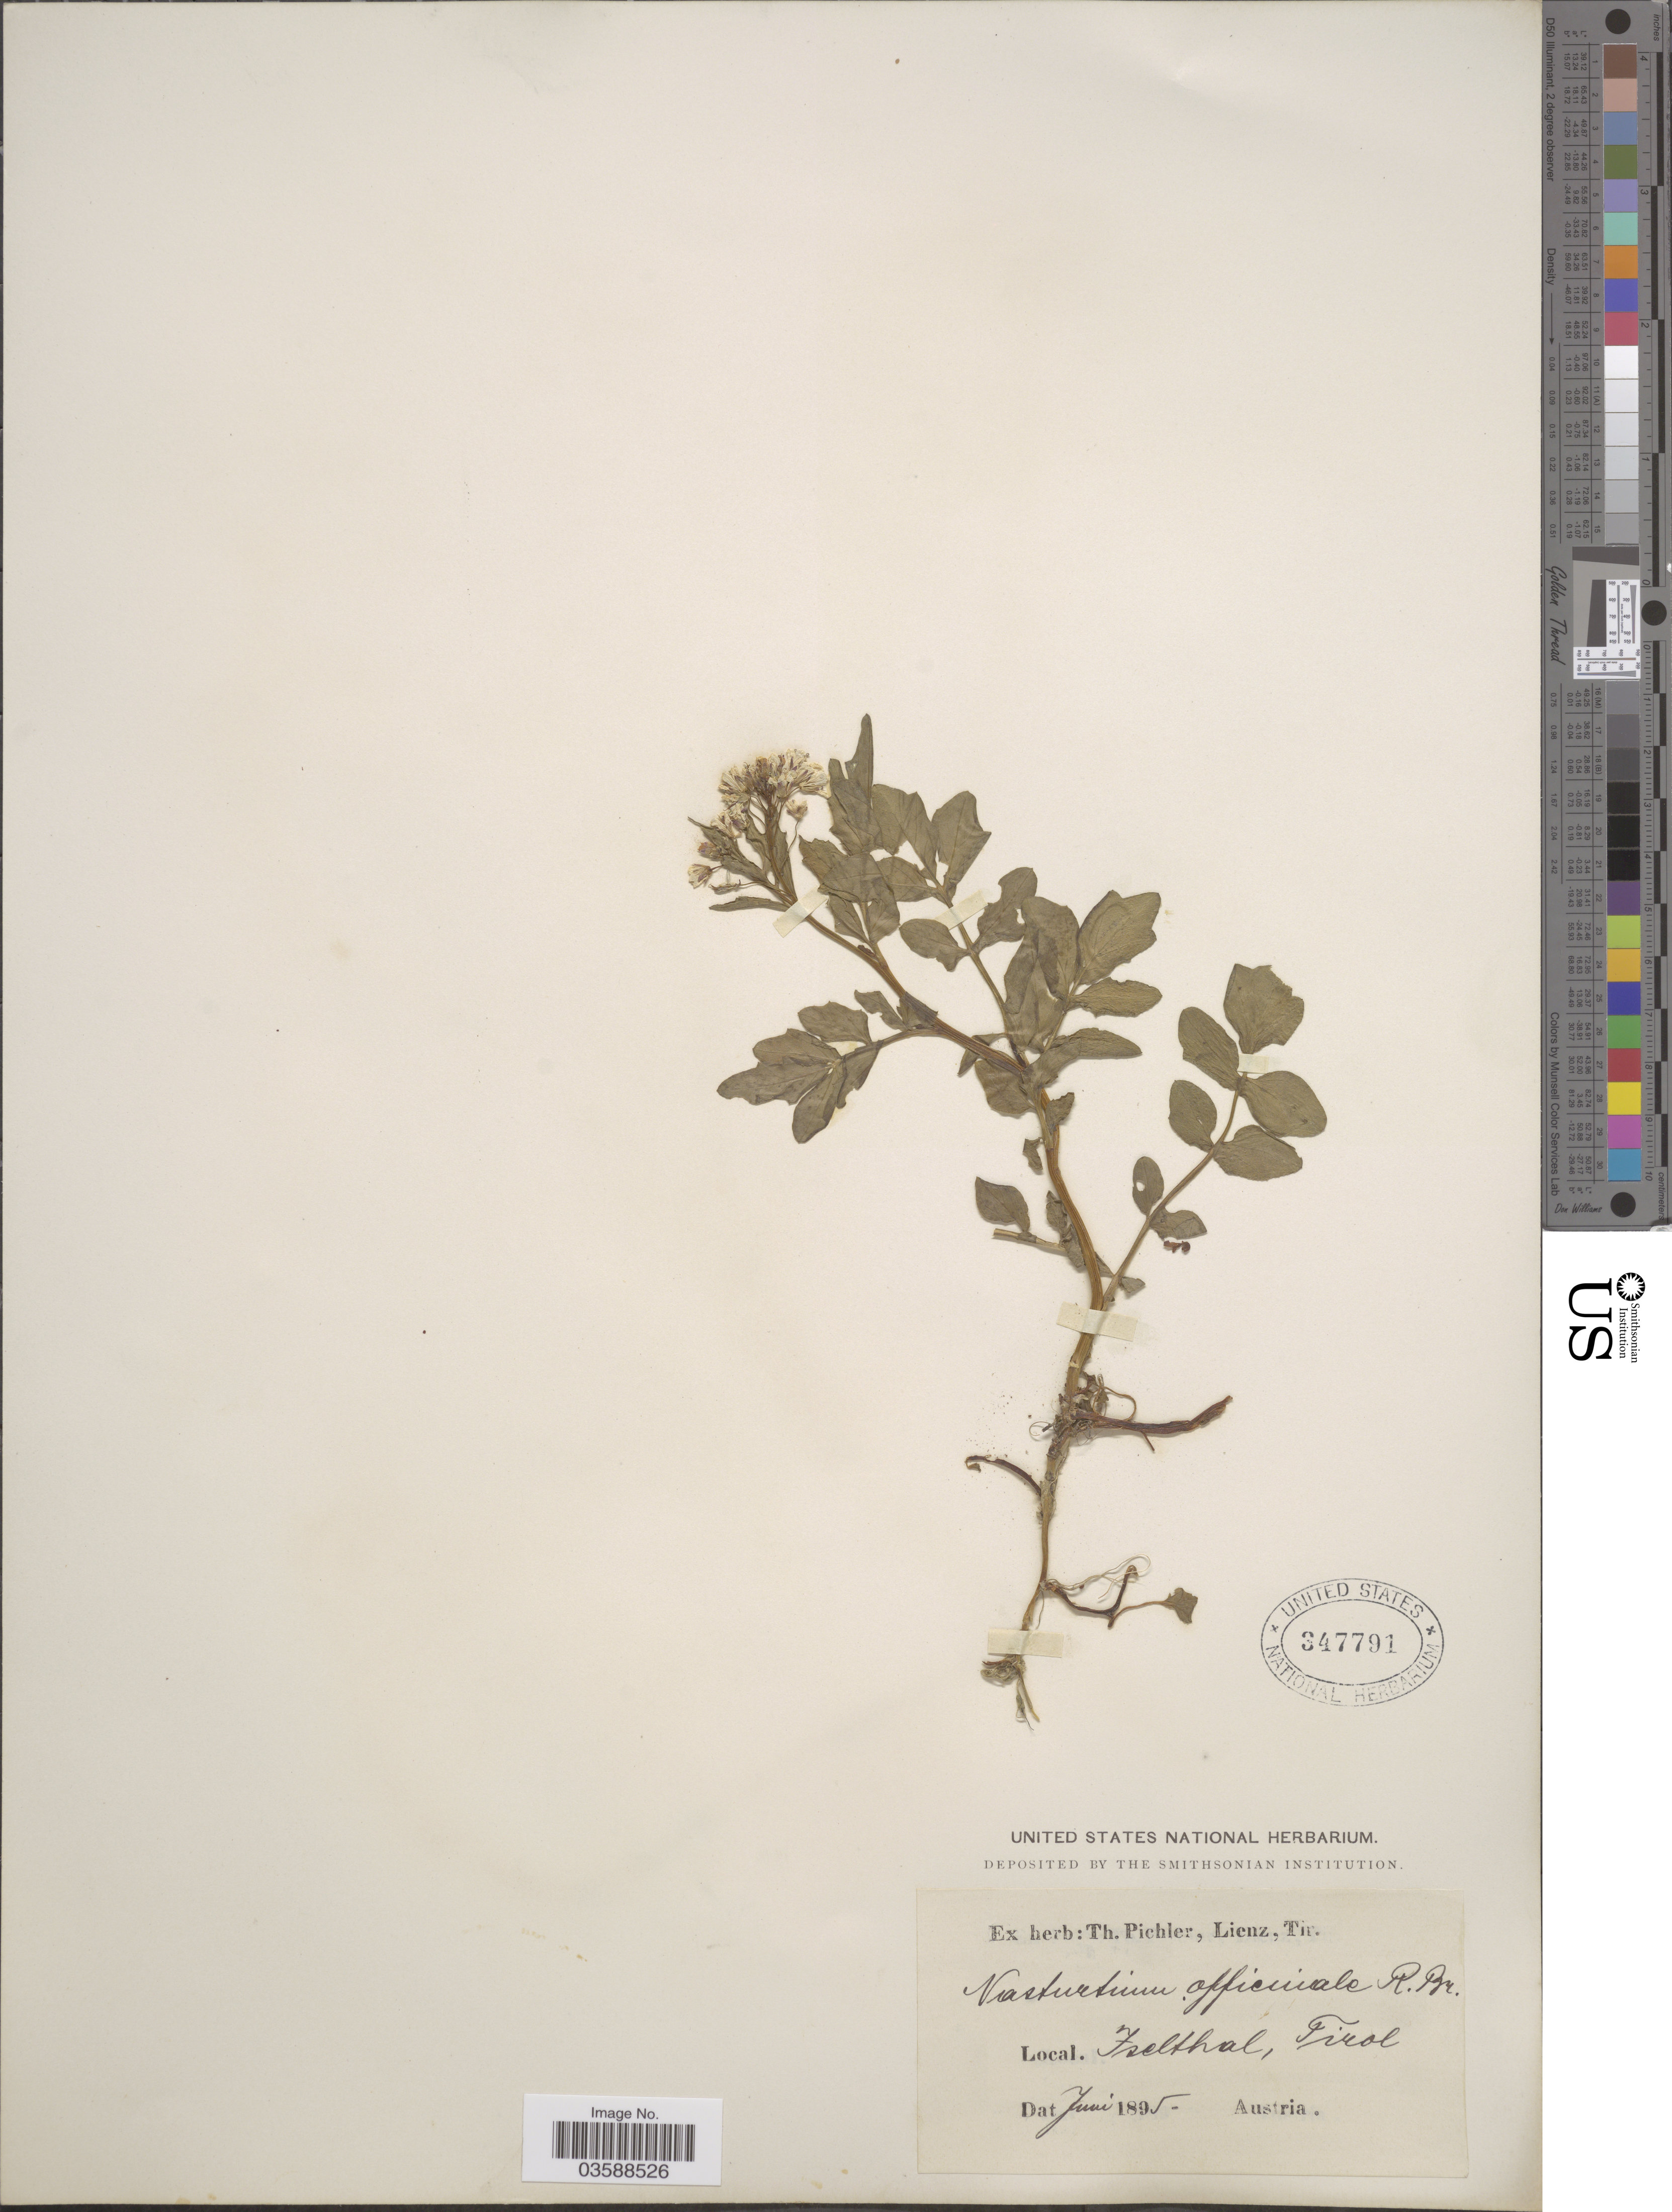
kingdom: Plantae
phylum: Tracheophyta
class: Magnoliopsida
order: Brassicales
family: Brassicaceae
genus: Nasturtium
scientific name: Nasturtium officinale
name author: R. Br.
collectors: ex herb. T. Pichler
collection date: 1895-06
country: Austria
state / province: Tirol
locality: Iselthal.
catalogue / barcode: US 347791